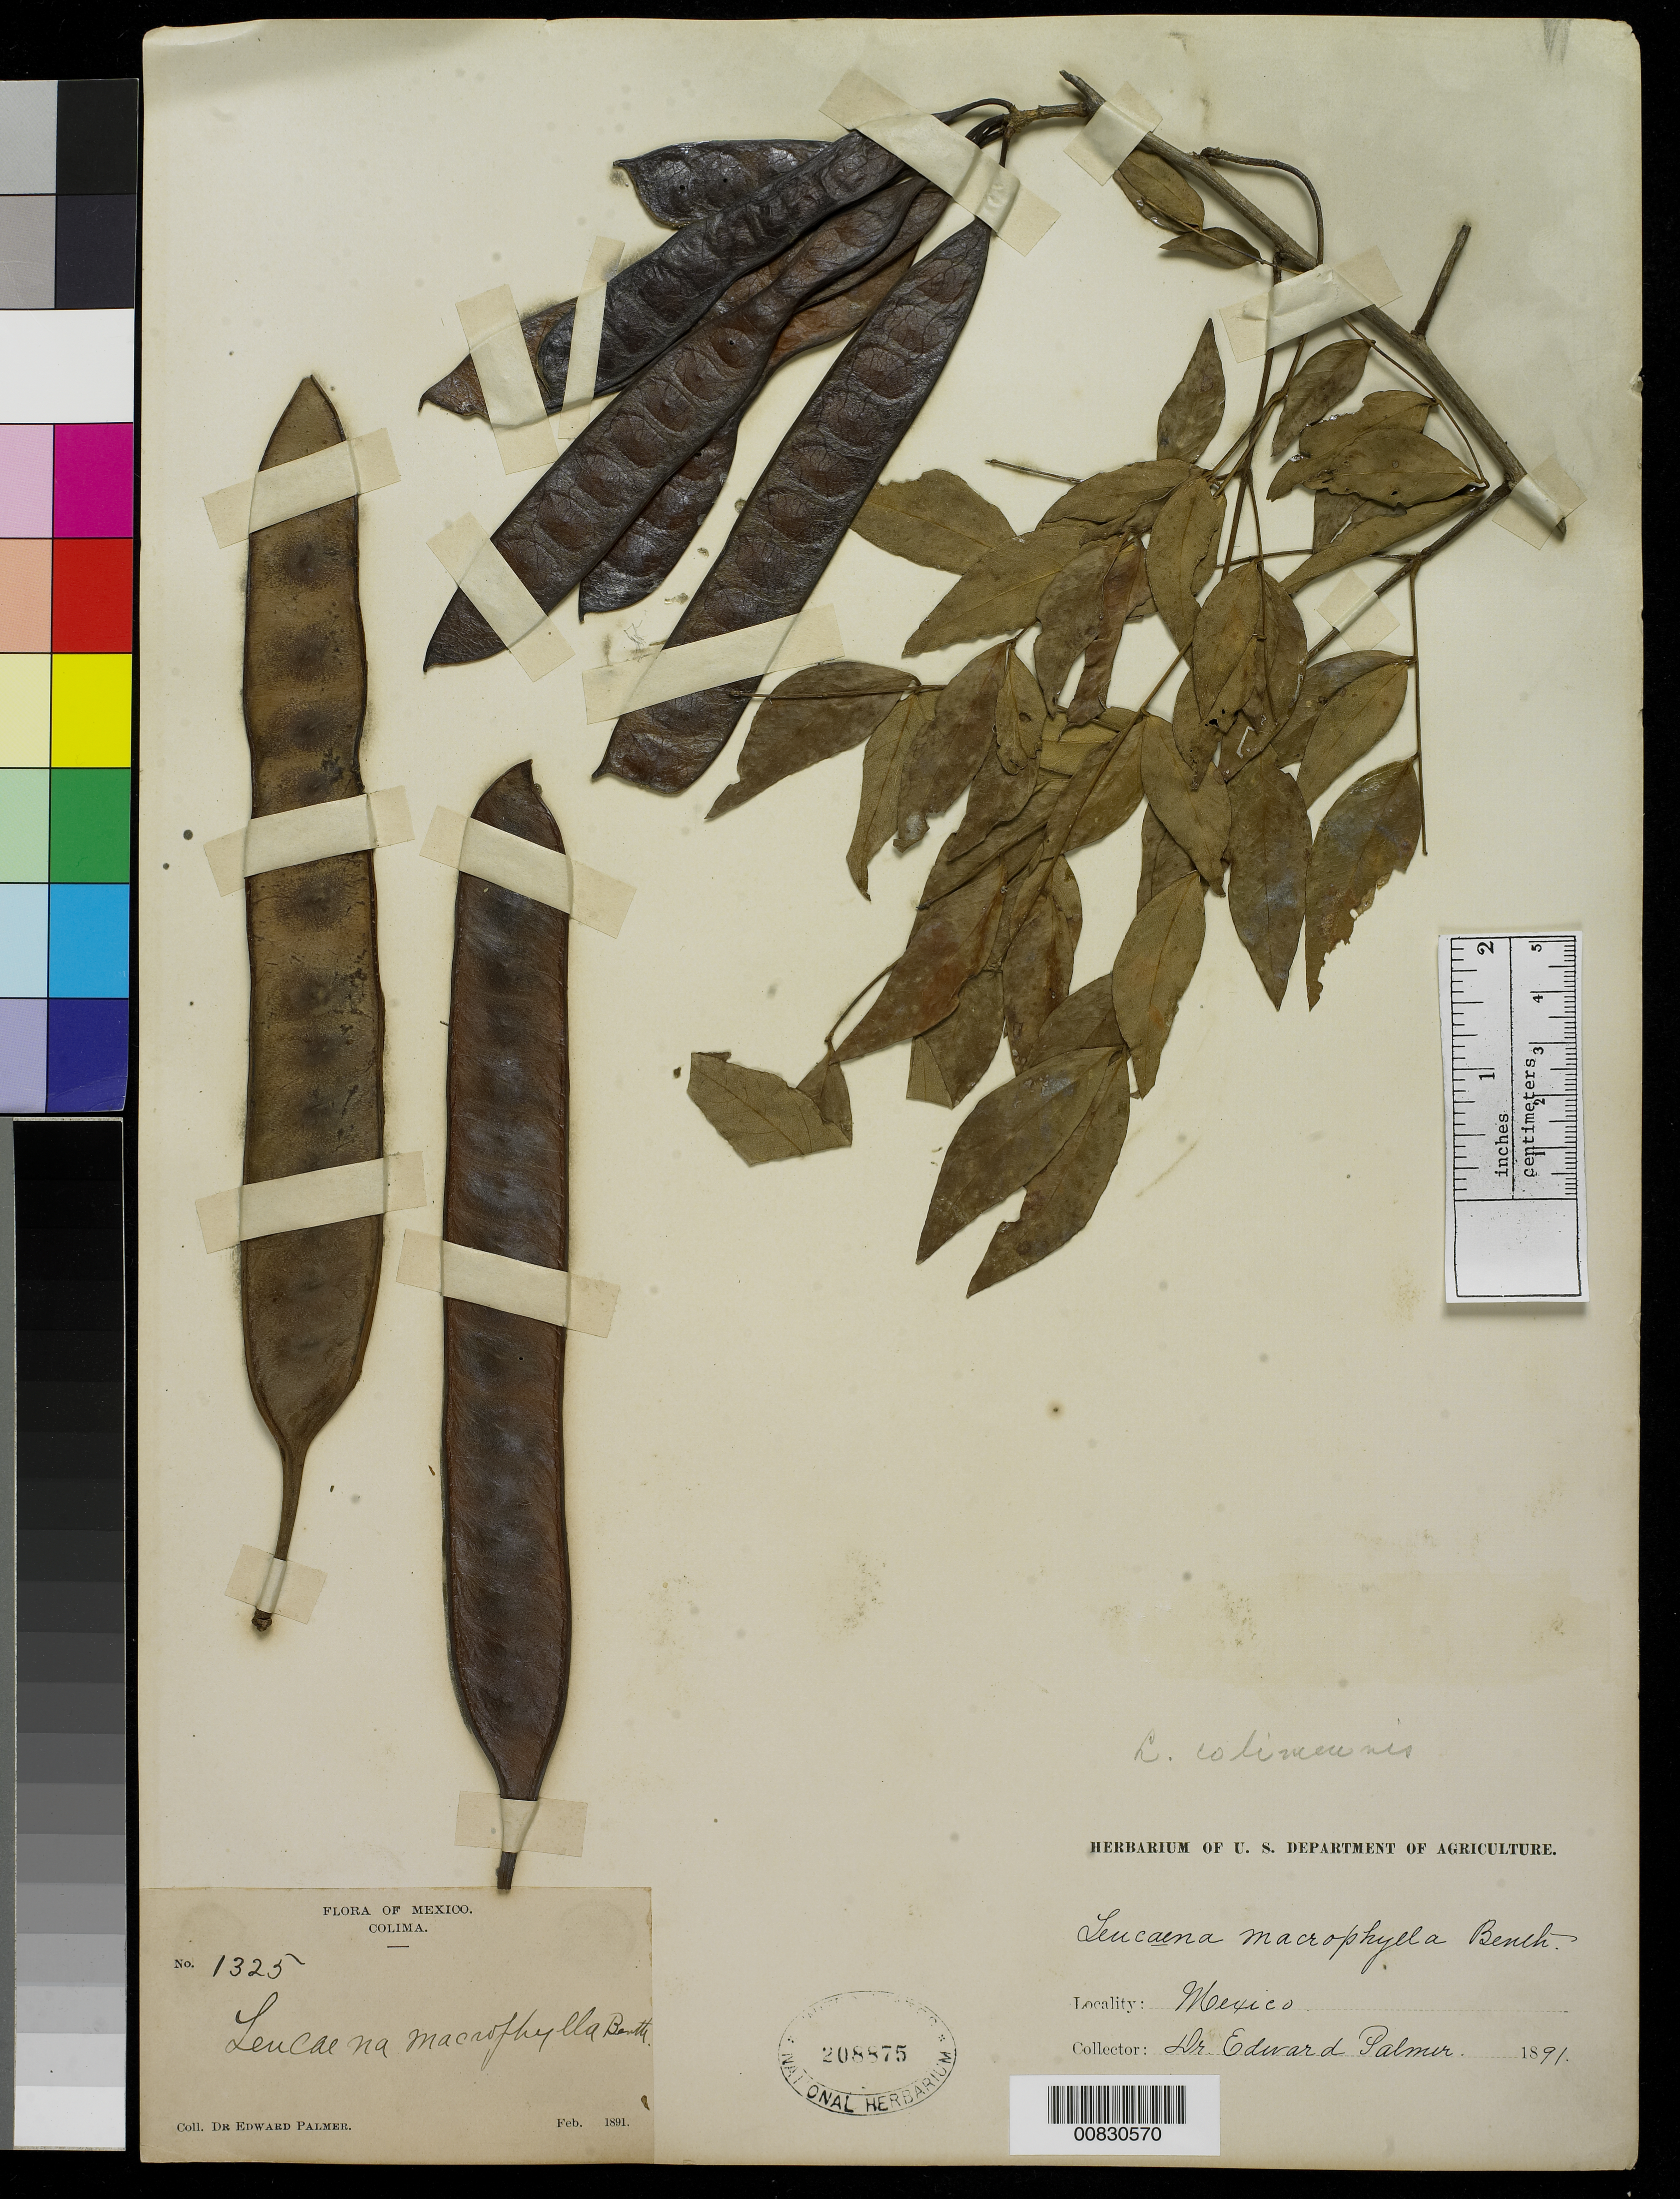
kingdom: Plantae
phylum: Tracheophyta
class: Magnoliopsida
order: Fabales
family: Fabaceae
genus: Leucaena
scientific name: Leucaena macrophylla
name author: Benth.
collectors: E. Palmer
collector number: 1325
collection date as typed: Feb 1891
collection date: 1891-02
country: Mexico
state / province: Colima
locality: Colima.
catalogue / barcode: US 208875